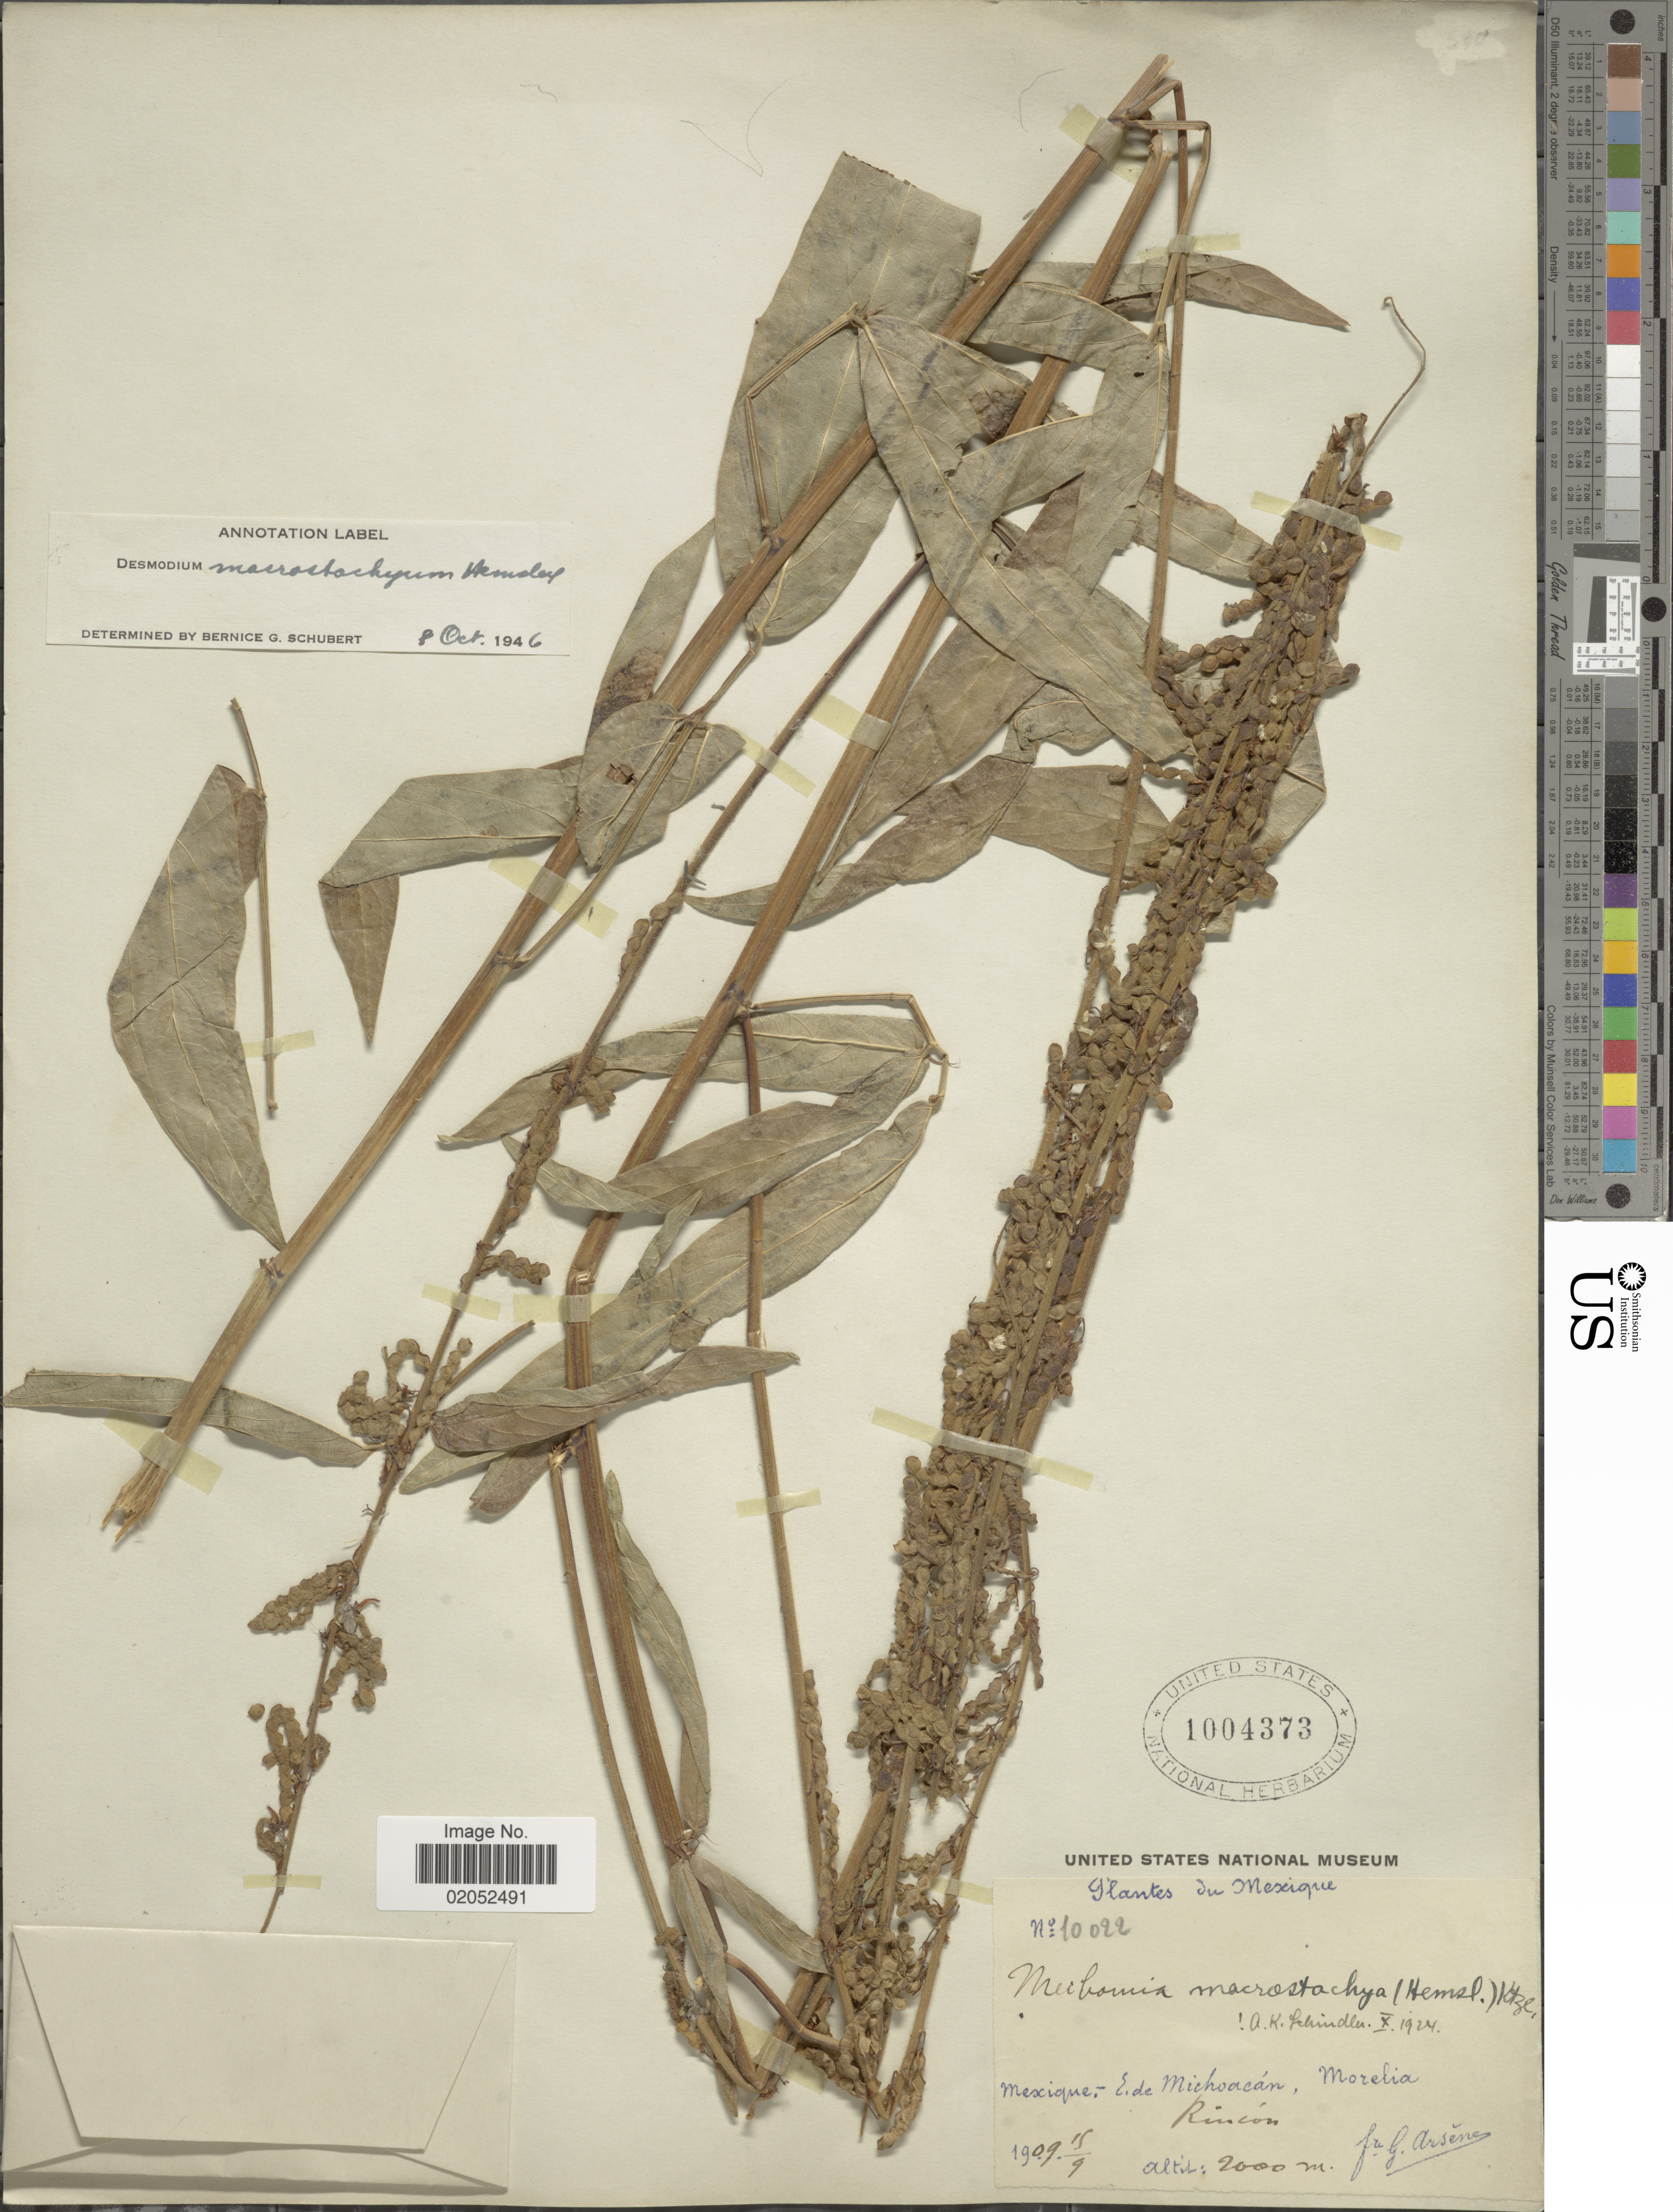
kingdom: Plantae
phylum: Tracheophyta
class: Magnoliopsida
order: Fabales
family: Fabaceae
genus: Desmodium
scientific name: Desmodium macrostachyum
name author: Hemsl.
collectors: Bro. G. Arsène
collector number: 10022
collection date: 1909-09-15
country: Mexico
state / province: Michoacán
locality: Mexique.- E. de Michoacan, Morelia. Rincon.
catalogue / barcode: US 1004373